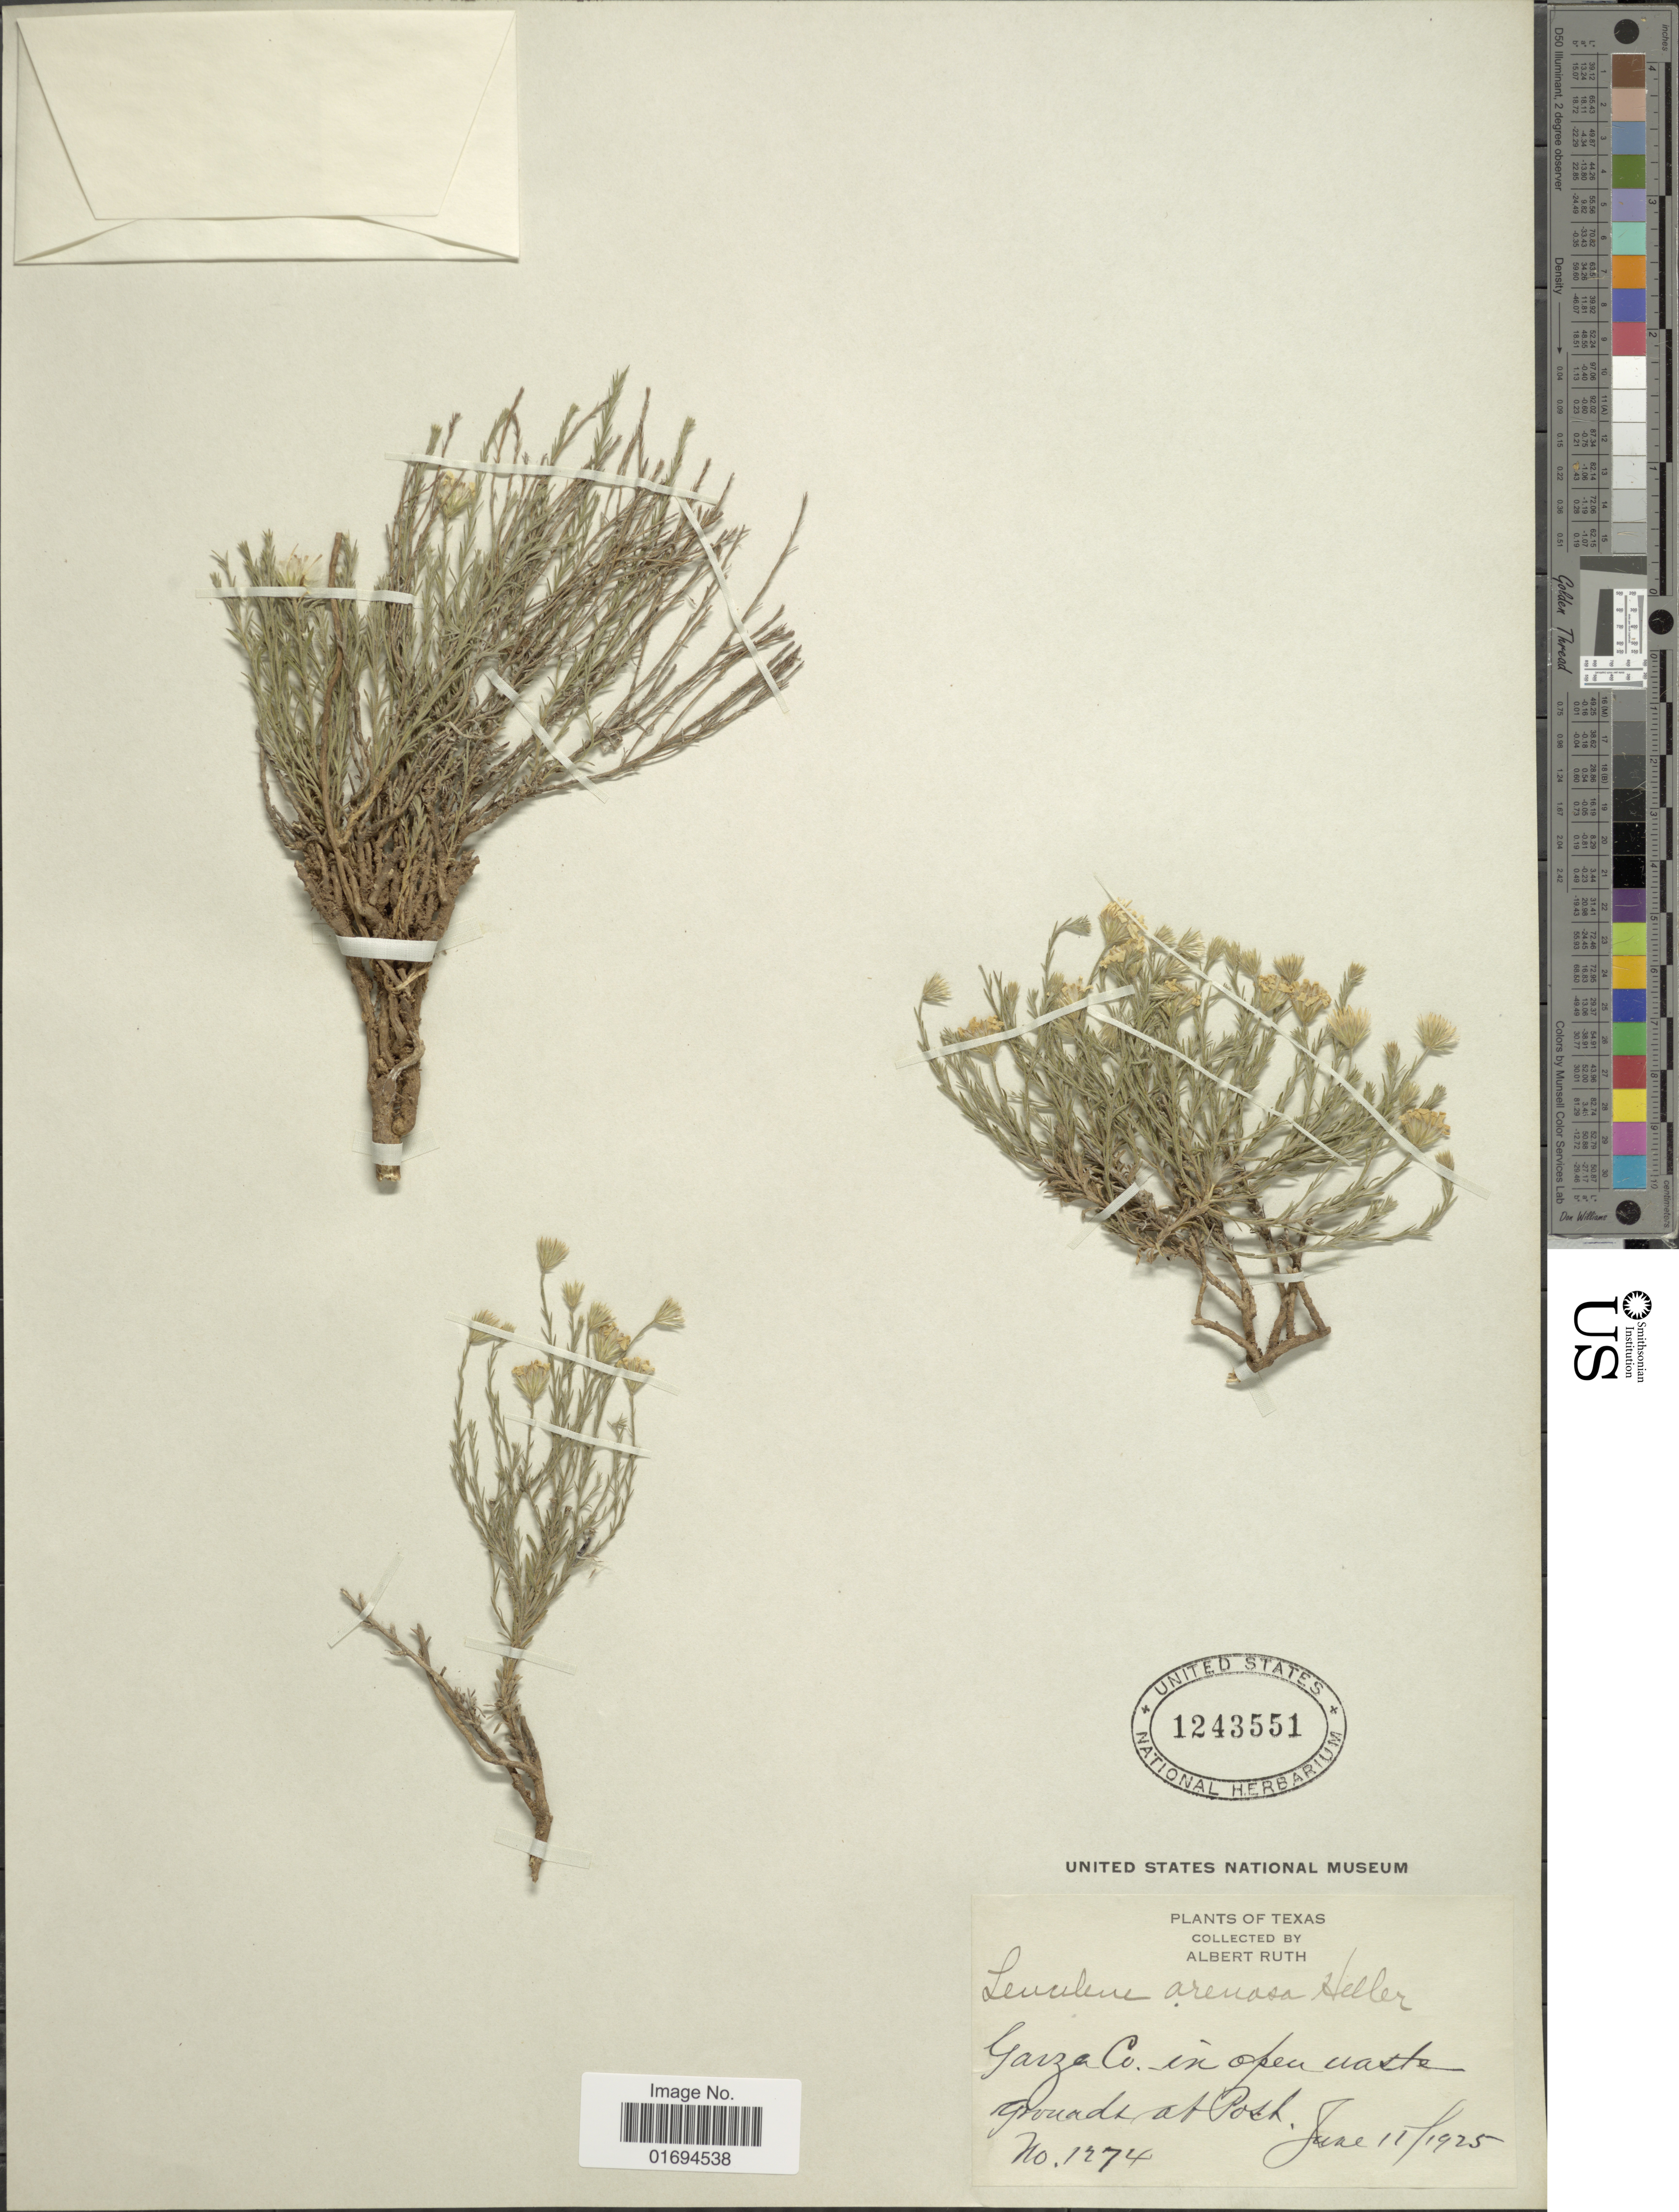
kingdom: Plantae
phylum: Tracheophyta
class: Magnoliopsida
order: Asterales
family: Asteraceae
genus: Chaetopappa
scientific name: Chaetopappa ericoides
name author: (Torr.) G.L. Nesom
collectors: A. Ruth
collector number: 1274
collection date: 1925-06-11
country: United States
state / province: Texas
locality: Garza Co.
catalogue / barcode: US 1243551